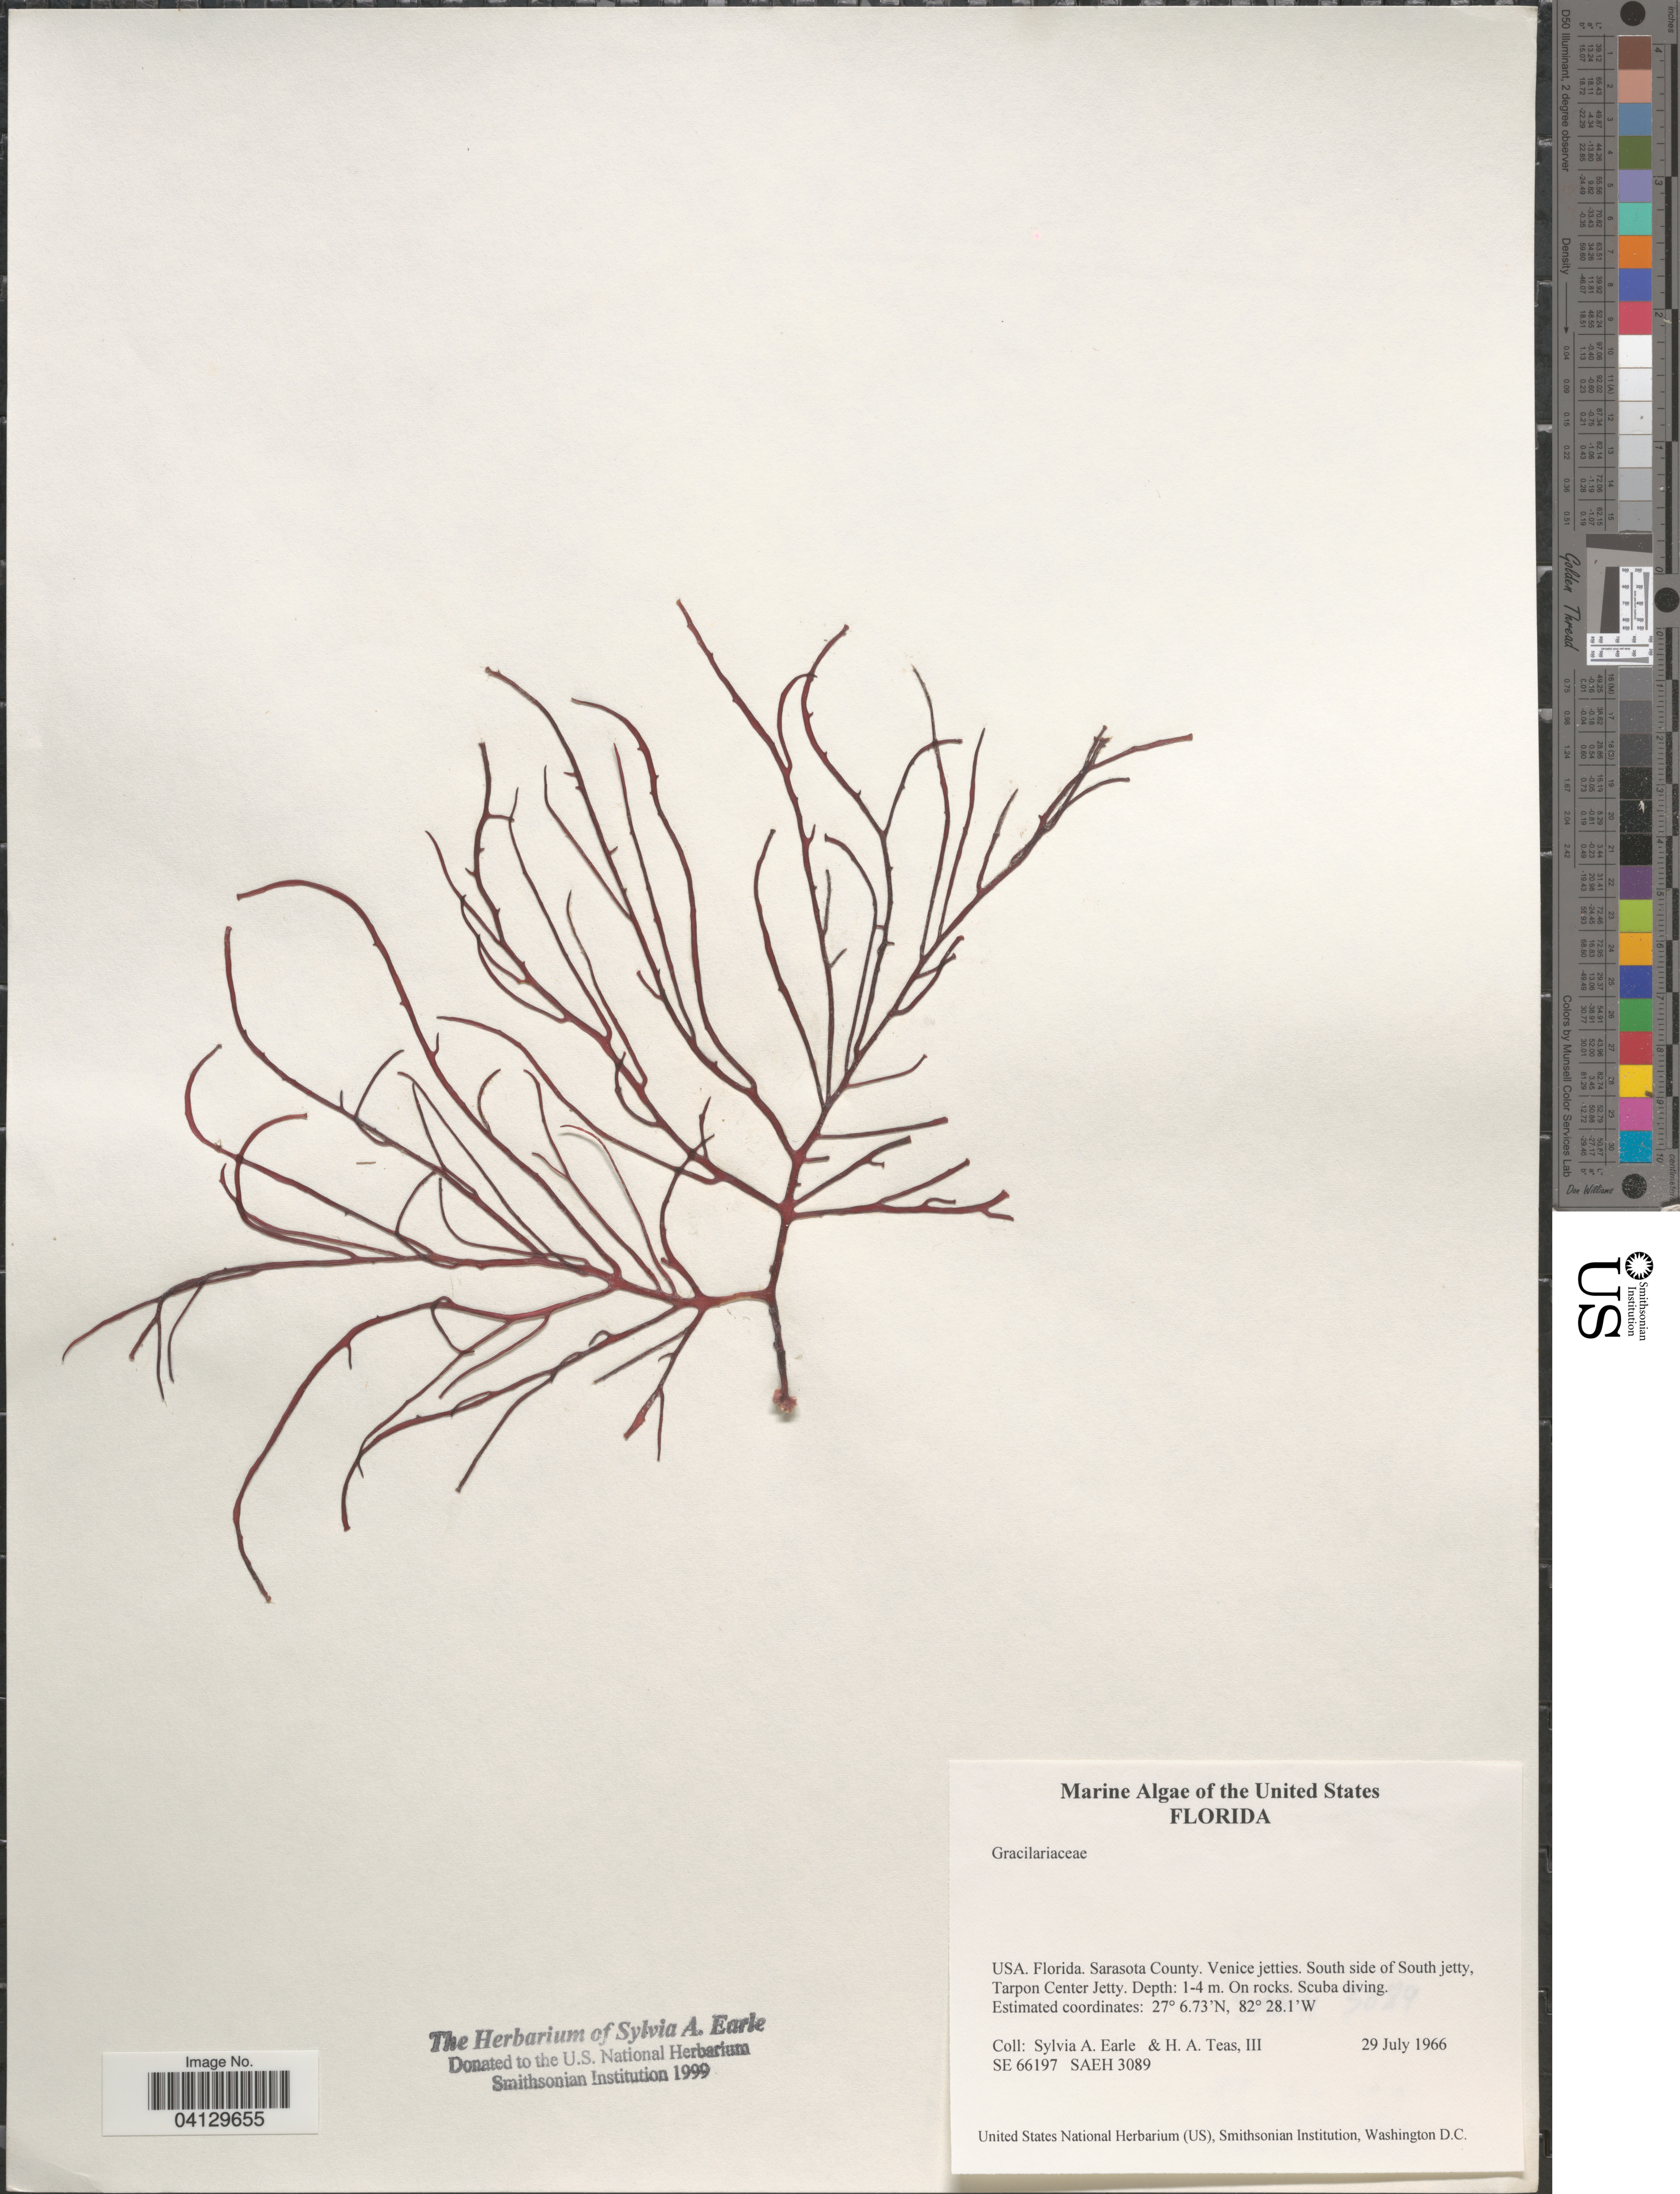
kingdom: Plantae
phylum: Rhodophyta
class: Florideophyceae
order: Corallinales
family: Corallinaceae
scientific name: Crustose Coralline Algae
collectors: S. A. Earle & H. Teas III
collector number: SE66197/SAEH3089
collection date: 1966-07-29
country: United States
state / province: Florida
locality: Sarasota County. Venice jetties. South side of South jetty, Tarpon Center Jetty.